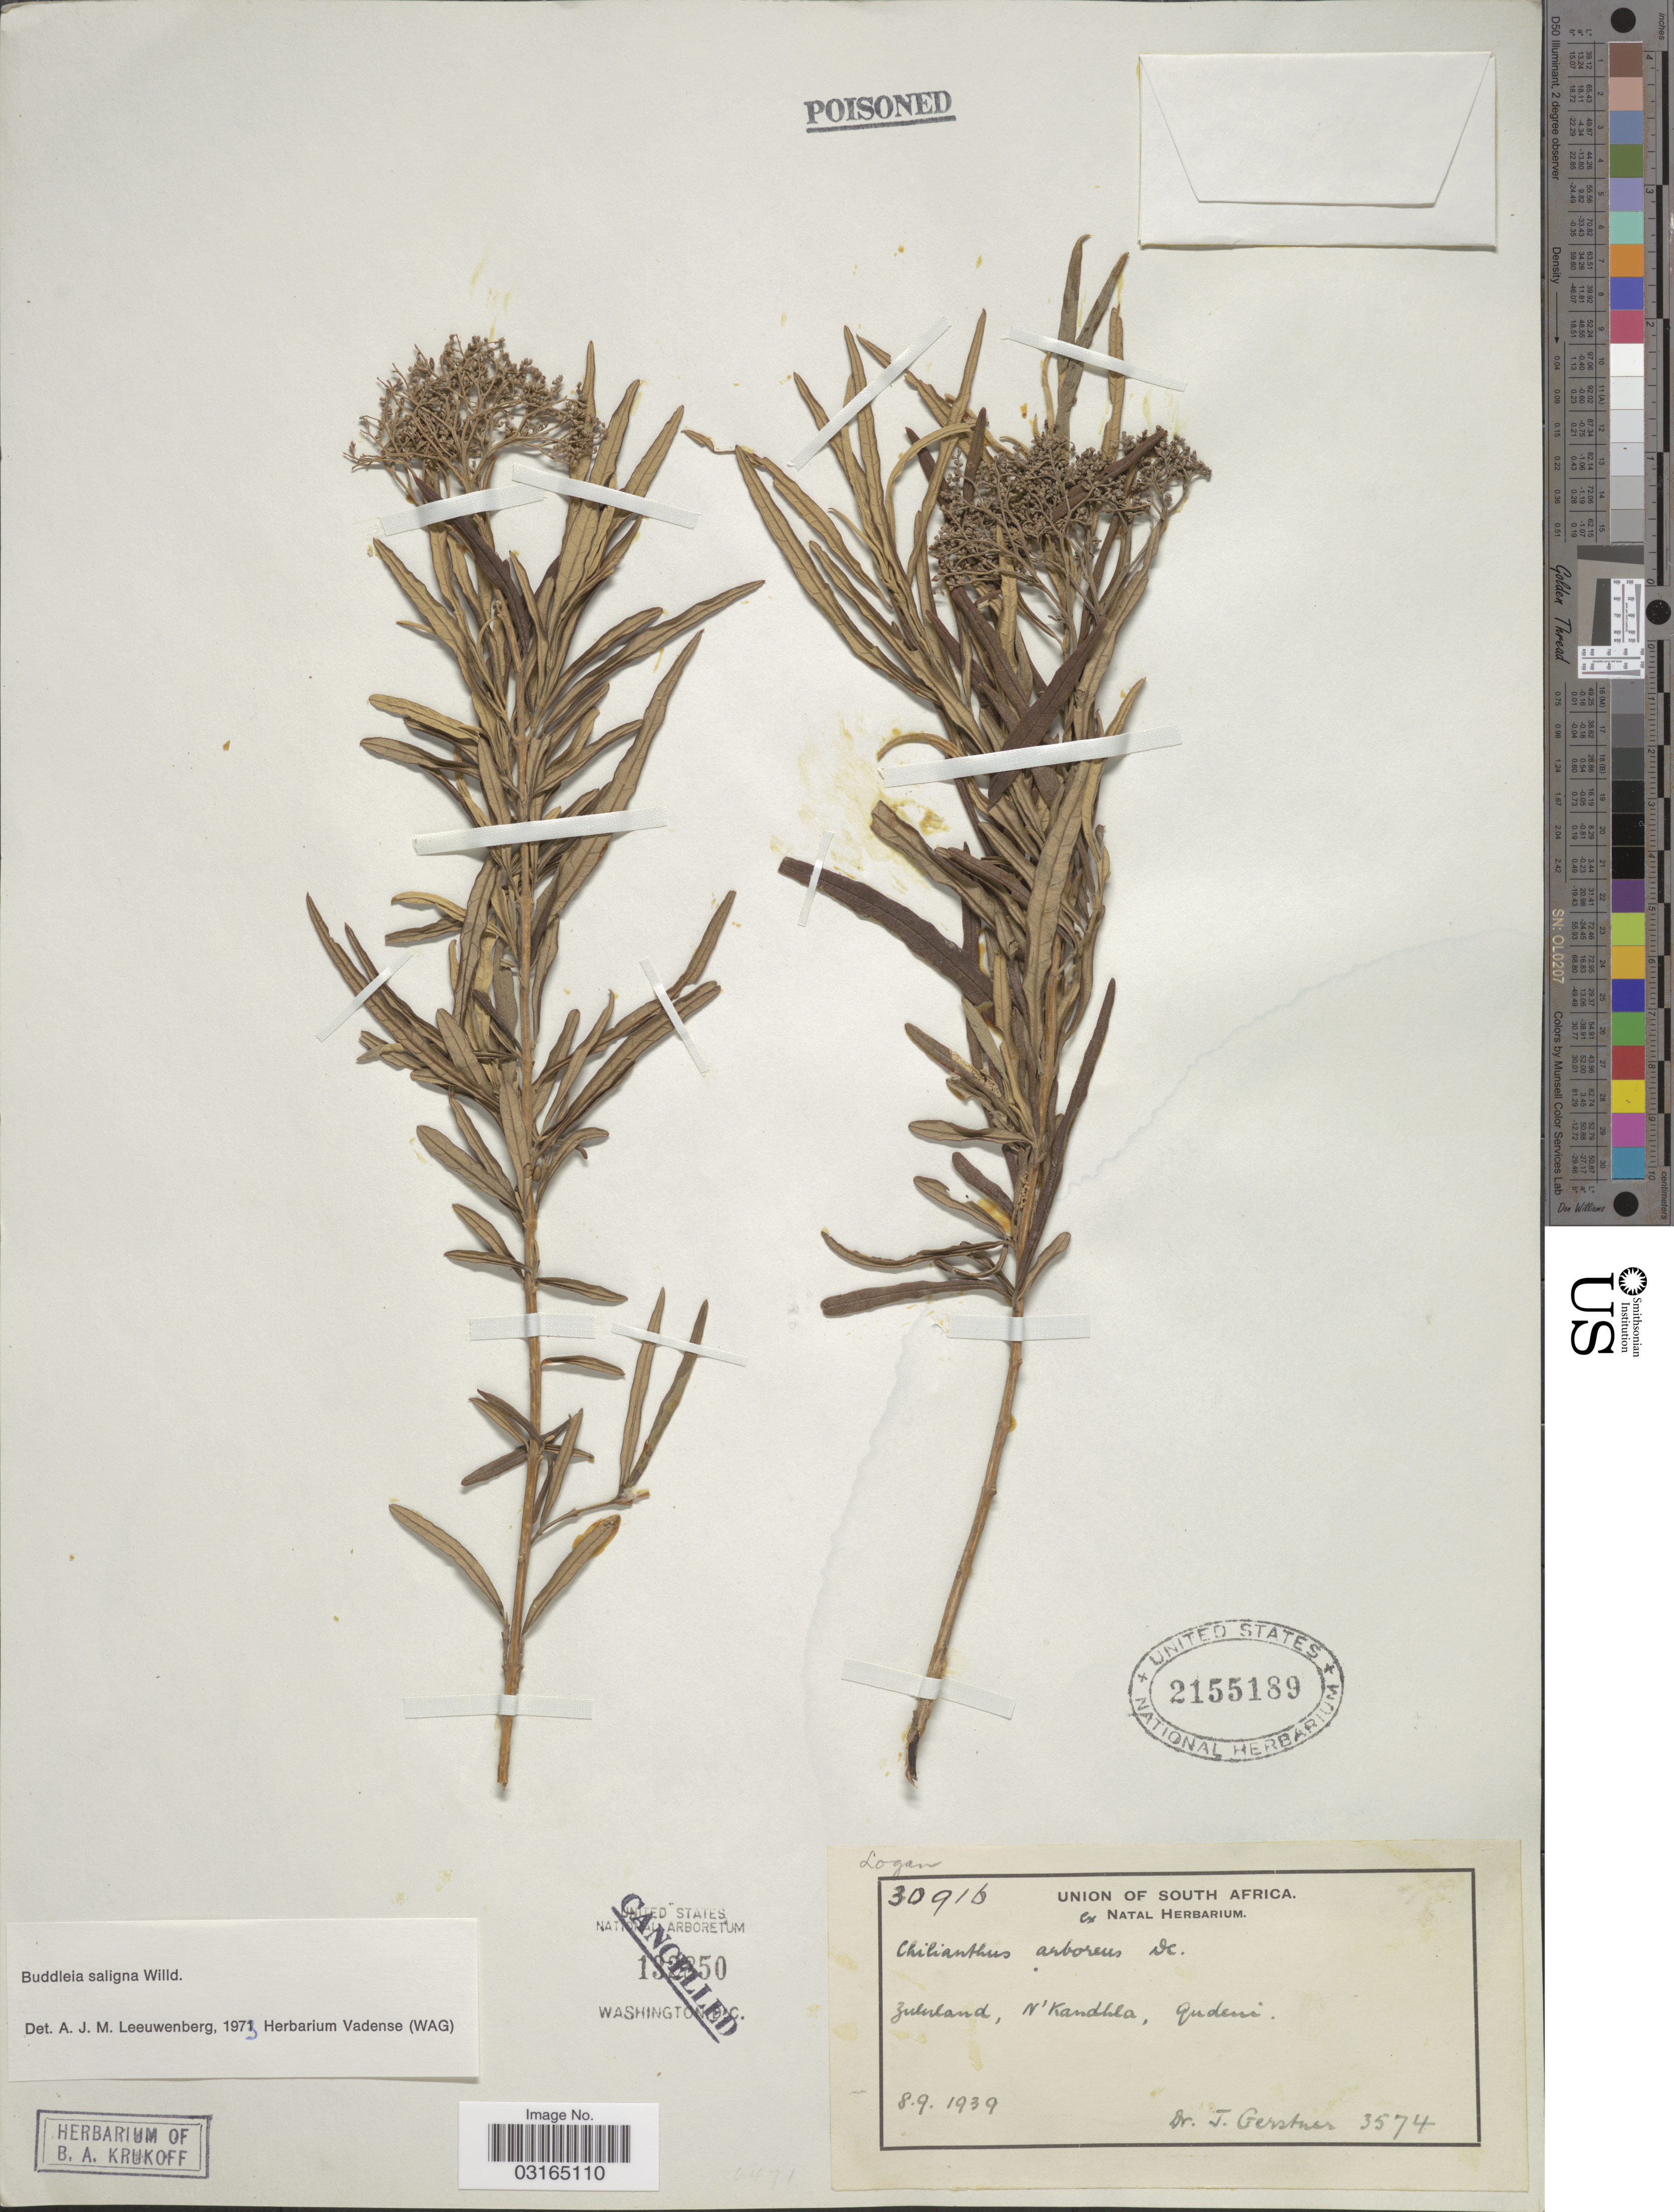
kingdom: Plantae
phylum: Tracheophyta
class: Magnoliopsida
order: Lamiales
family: Scrophulariaceae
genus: Buddleja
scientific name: Buddleja saligna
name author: Willd.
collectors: J. Gerstner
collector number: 3574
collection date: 1939-09-08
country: South Africa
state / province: KwaZulu-Natal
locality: Zululand, N'Kandhla, Qudeni.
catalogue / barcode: US 2155189